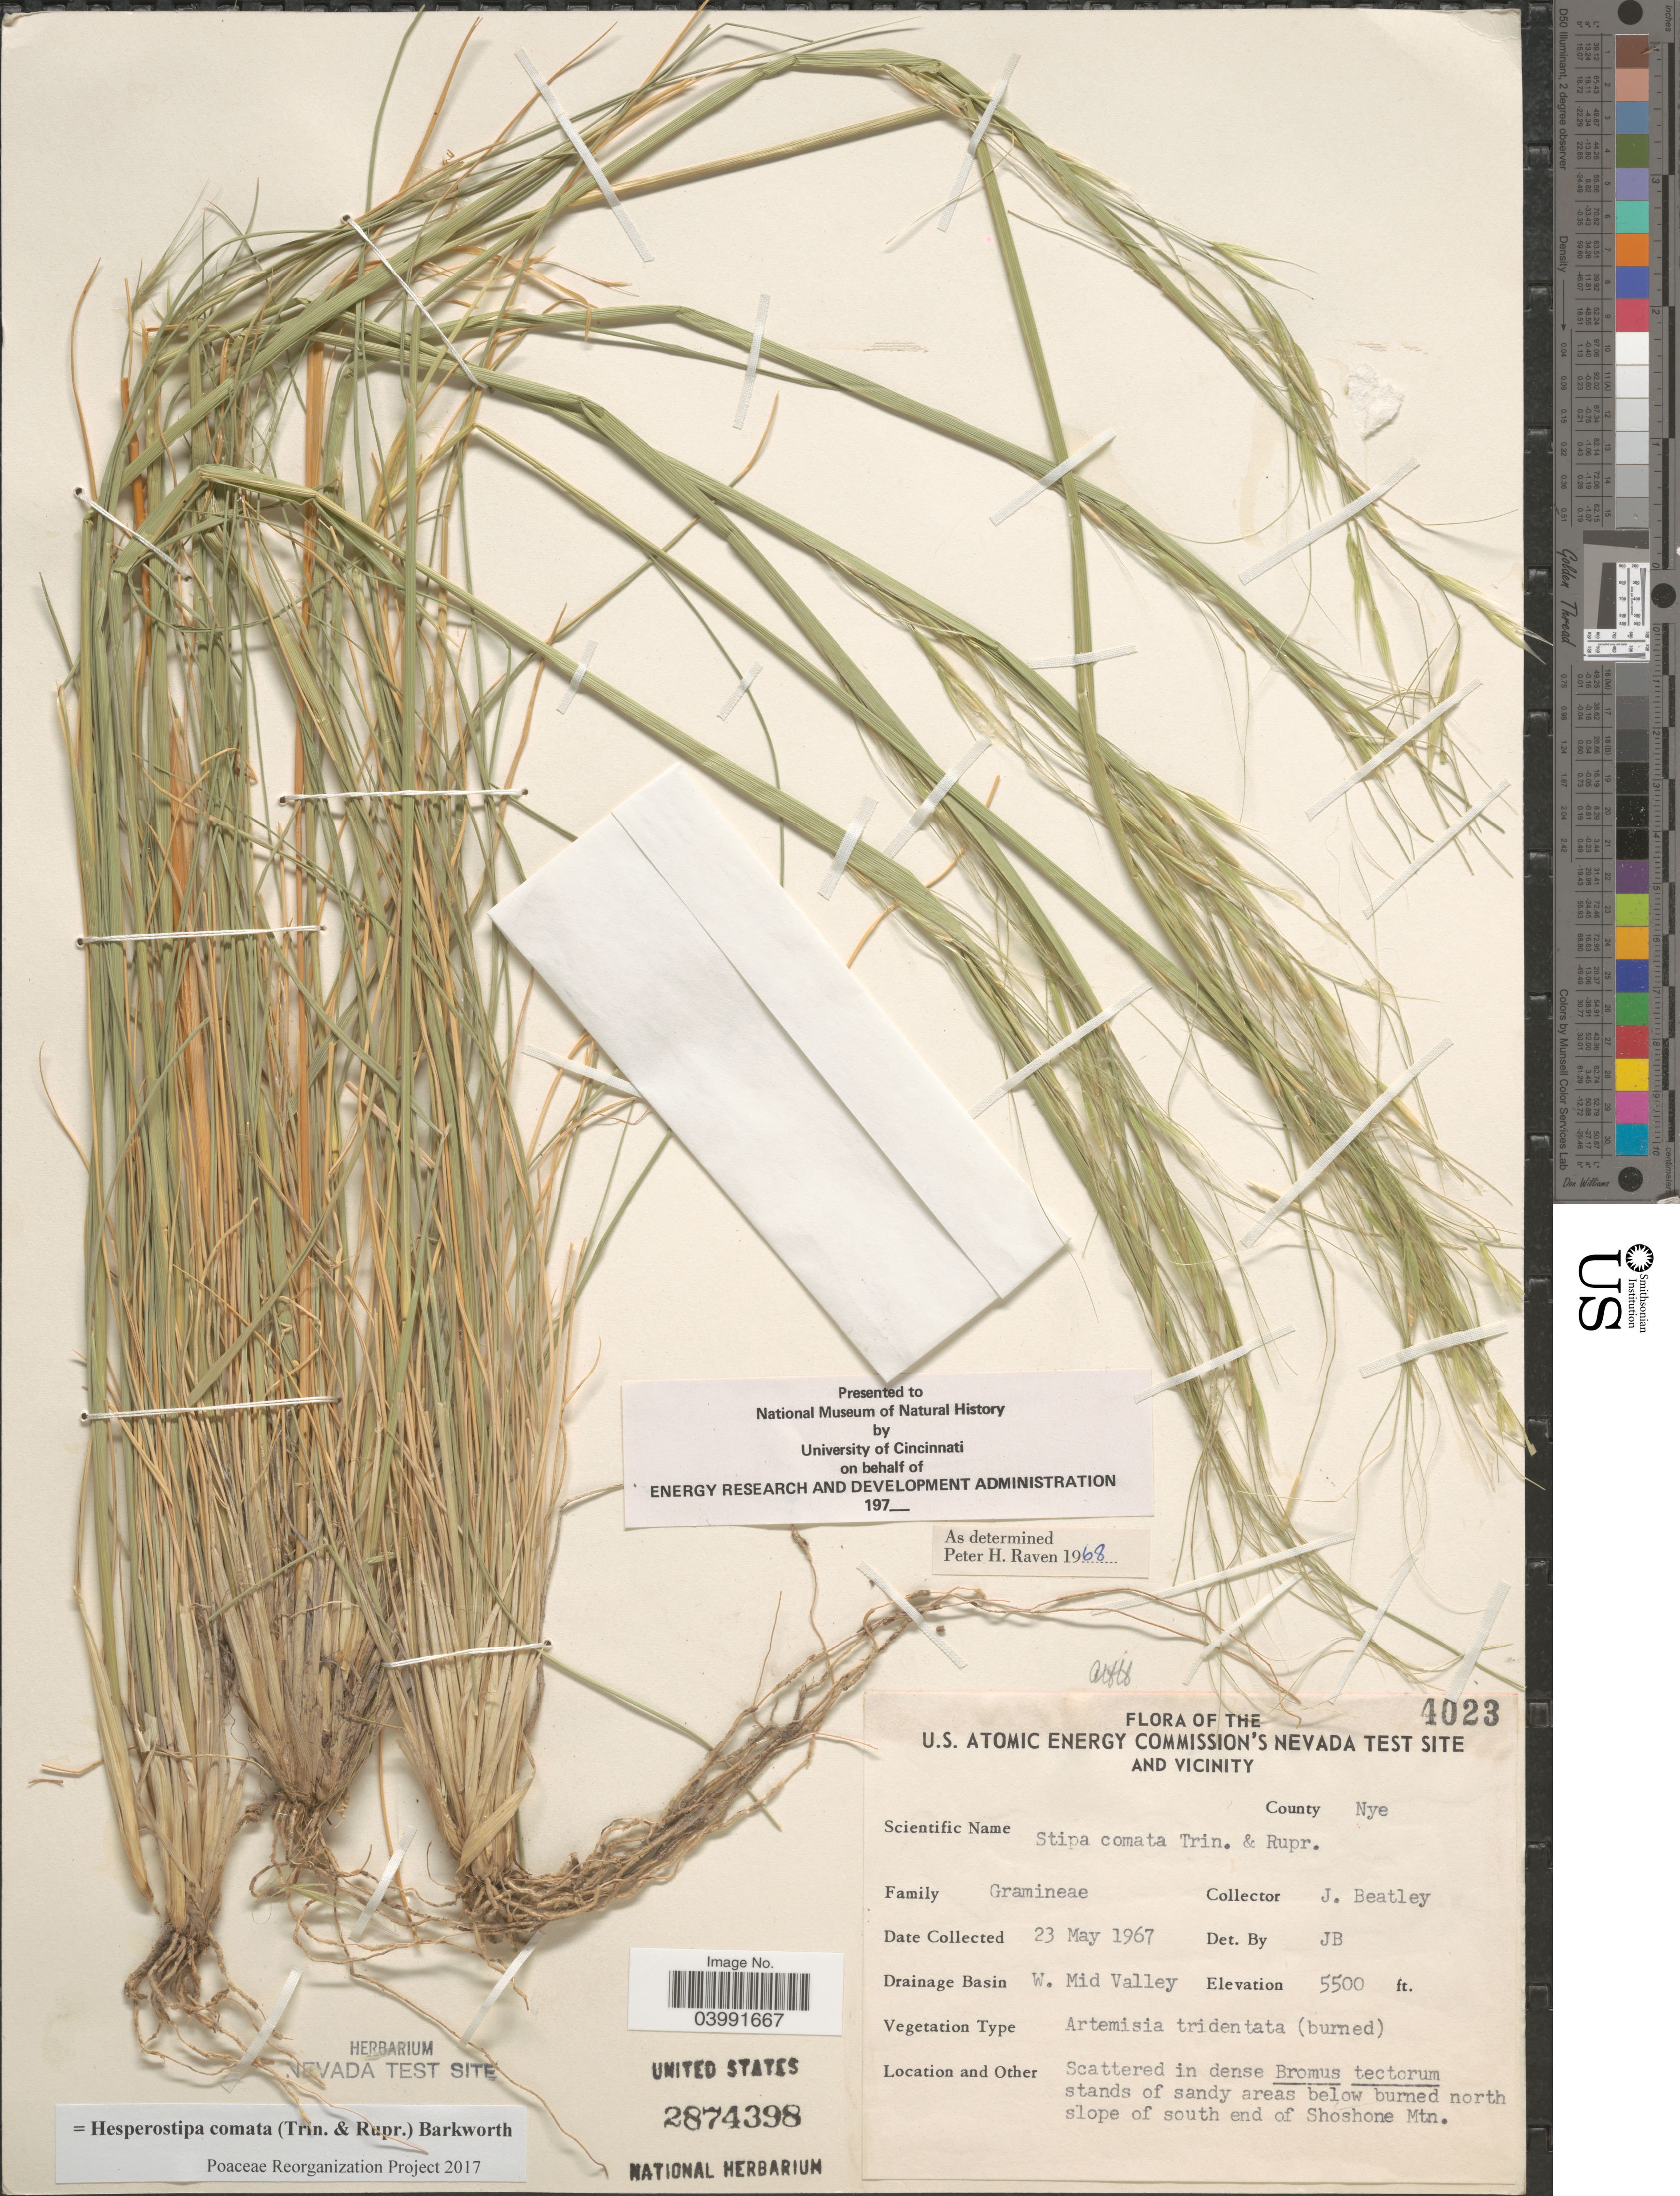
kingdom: Plantae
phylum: Tracheophyta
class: Liliopsida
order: Poales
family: Poaceae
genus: Hesperostipa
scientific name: Hesperostipa comata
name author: (Trin. & Rupr.) Barkworth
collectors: J. C. Beatley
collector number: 4023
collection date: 1967-05-23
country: United States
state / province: Nevada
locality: The U.S. Atomic Energy Commission's Nevada Test Site and vicinity. County Nye. Drainage Basin W. Mid Valley. Areas below burned north slope of south end of Shoshone Mtn.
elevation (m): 1676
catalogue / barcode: US 2874398